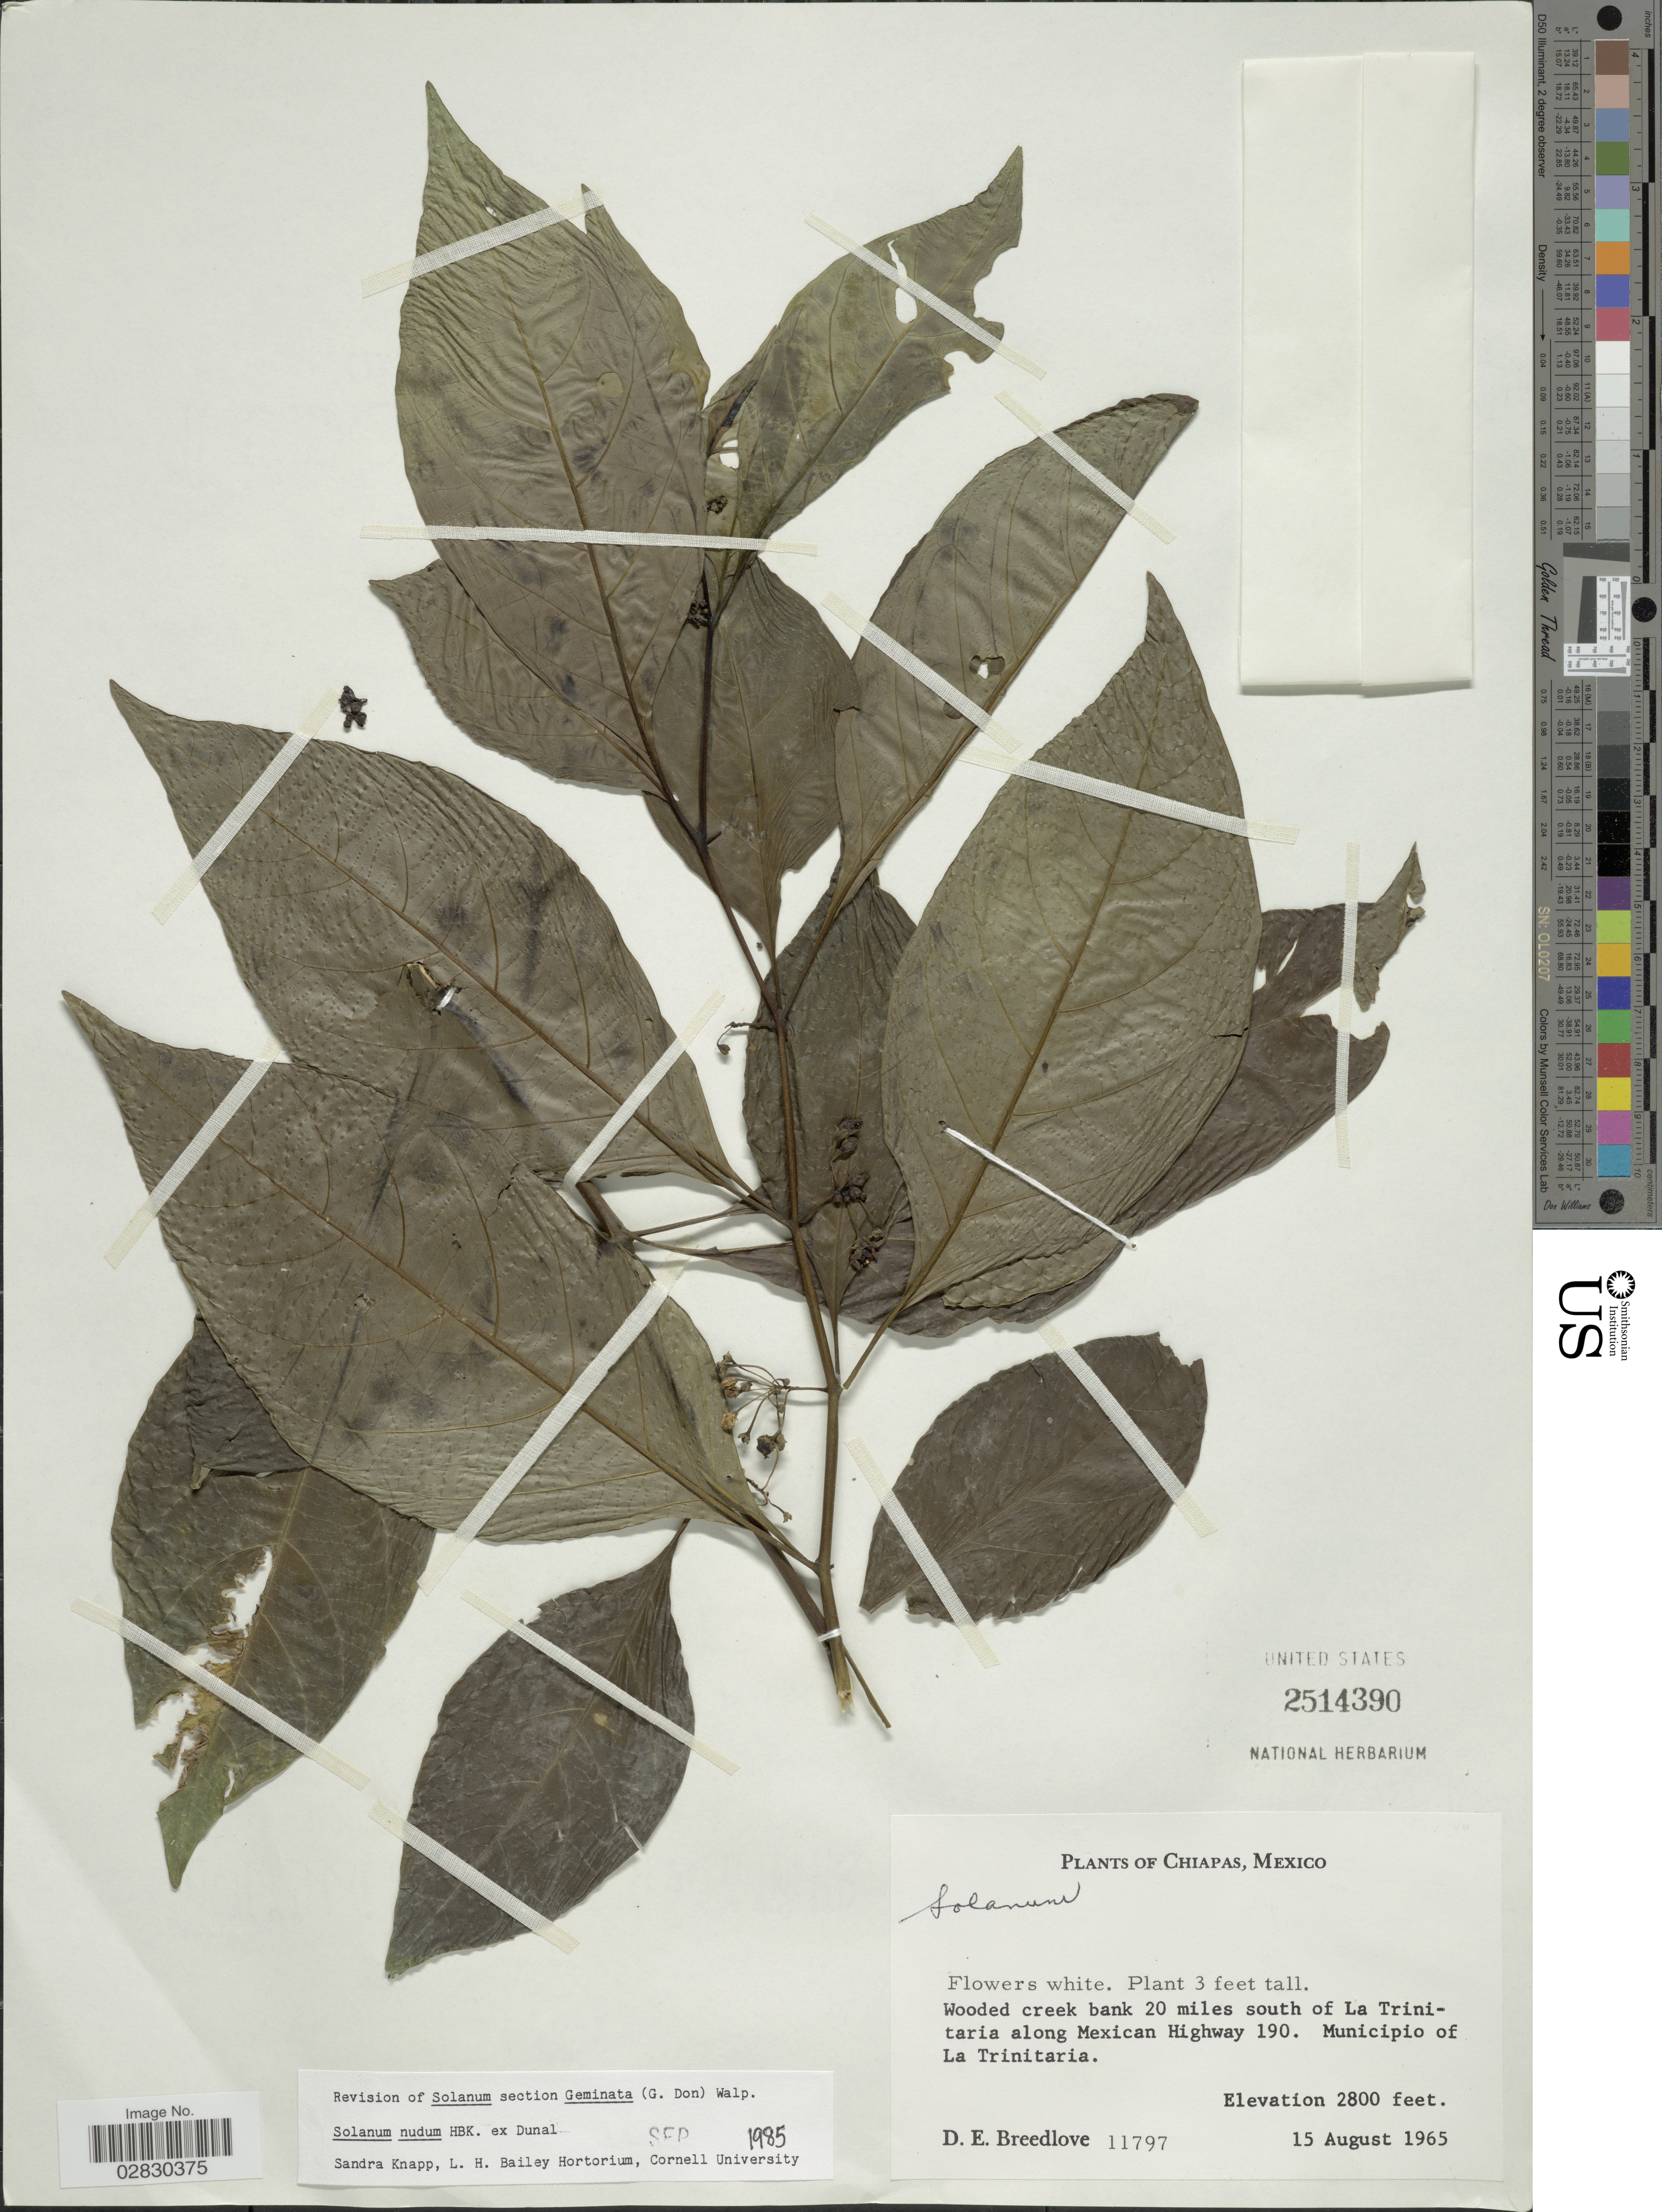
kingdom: Plantae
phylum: Tracheophyta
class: Magnoliopsida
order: Solanales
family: Solanaceae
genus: Solanum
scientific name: Solanum nudum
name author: Humb. & Bonpl. ex Dunal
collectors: D. E. Breedlove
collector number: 11797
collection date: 1965-08-15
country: Mexico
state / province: Chiapas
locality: Wooded creek bank 20 miles south of La Trinitaria along Mexican Highway 190. Municipio of La Trinitaria.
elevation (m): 853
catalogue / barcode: US 2514390